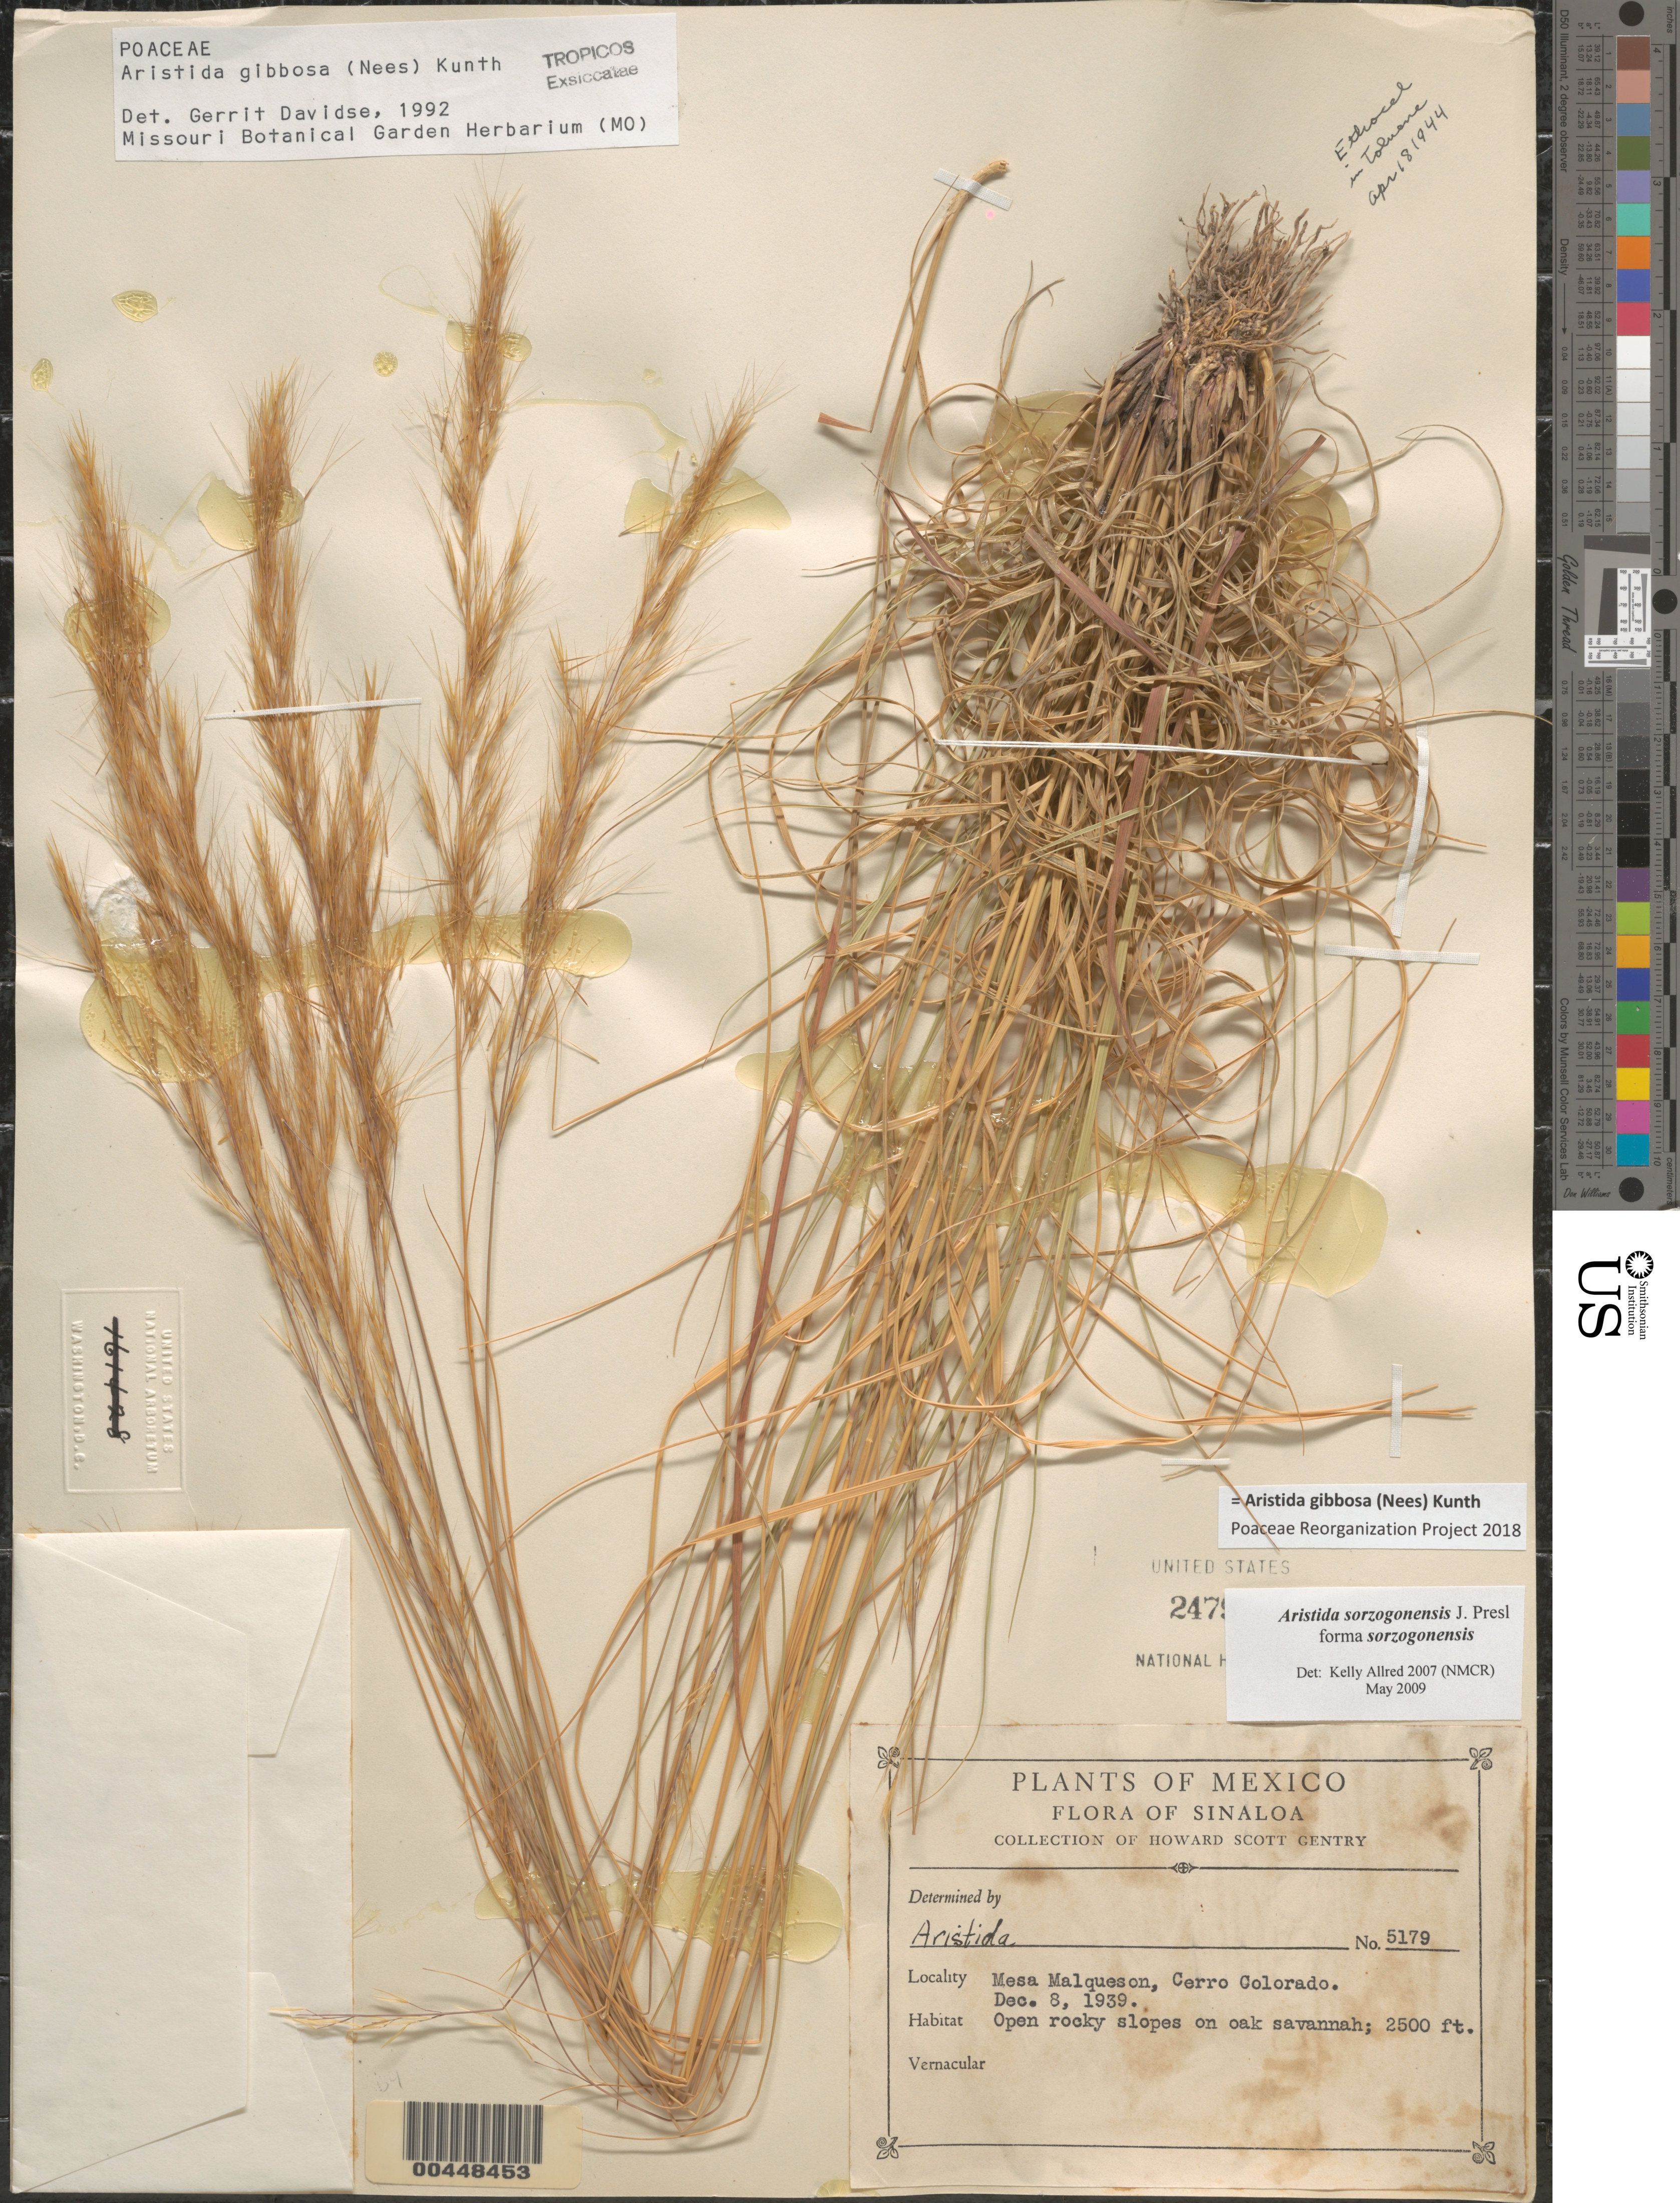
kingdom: Plantae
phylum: Tracheophyta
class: Liliopsida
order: Poales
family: Poaceae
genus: Aristida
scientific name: Aristida sorzogonensis f. sorzogonensis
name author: J. Presl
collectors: H. S. Gentry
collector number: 5179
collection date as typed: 8 Dec 1939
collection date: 1939-12-08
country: Mexico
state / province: Sinaloa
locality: Mesa Malqueson, Cerro Colorado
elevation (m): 762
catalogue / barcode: US 2479764